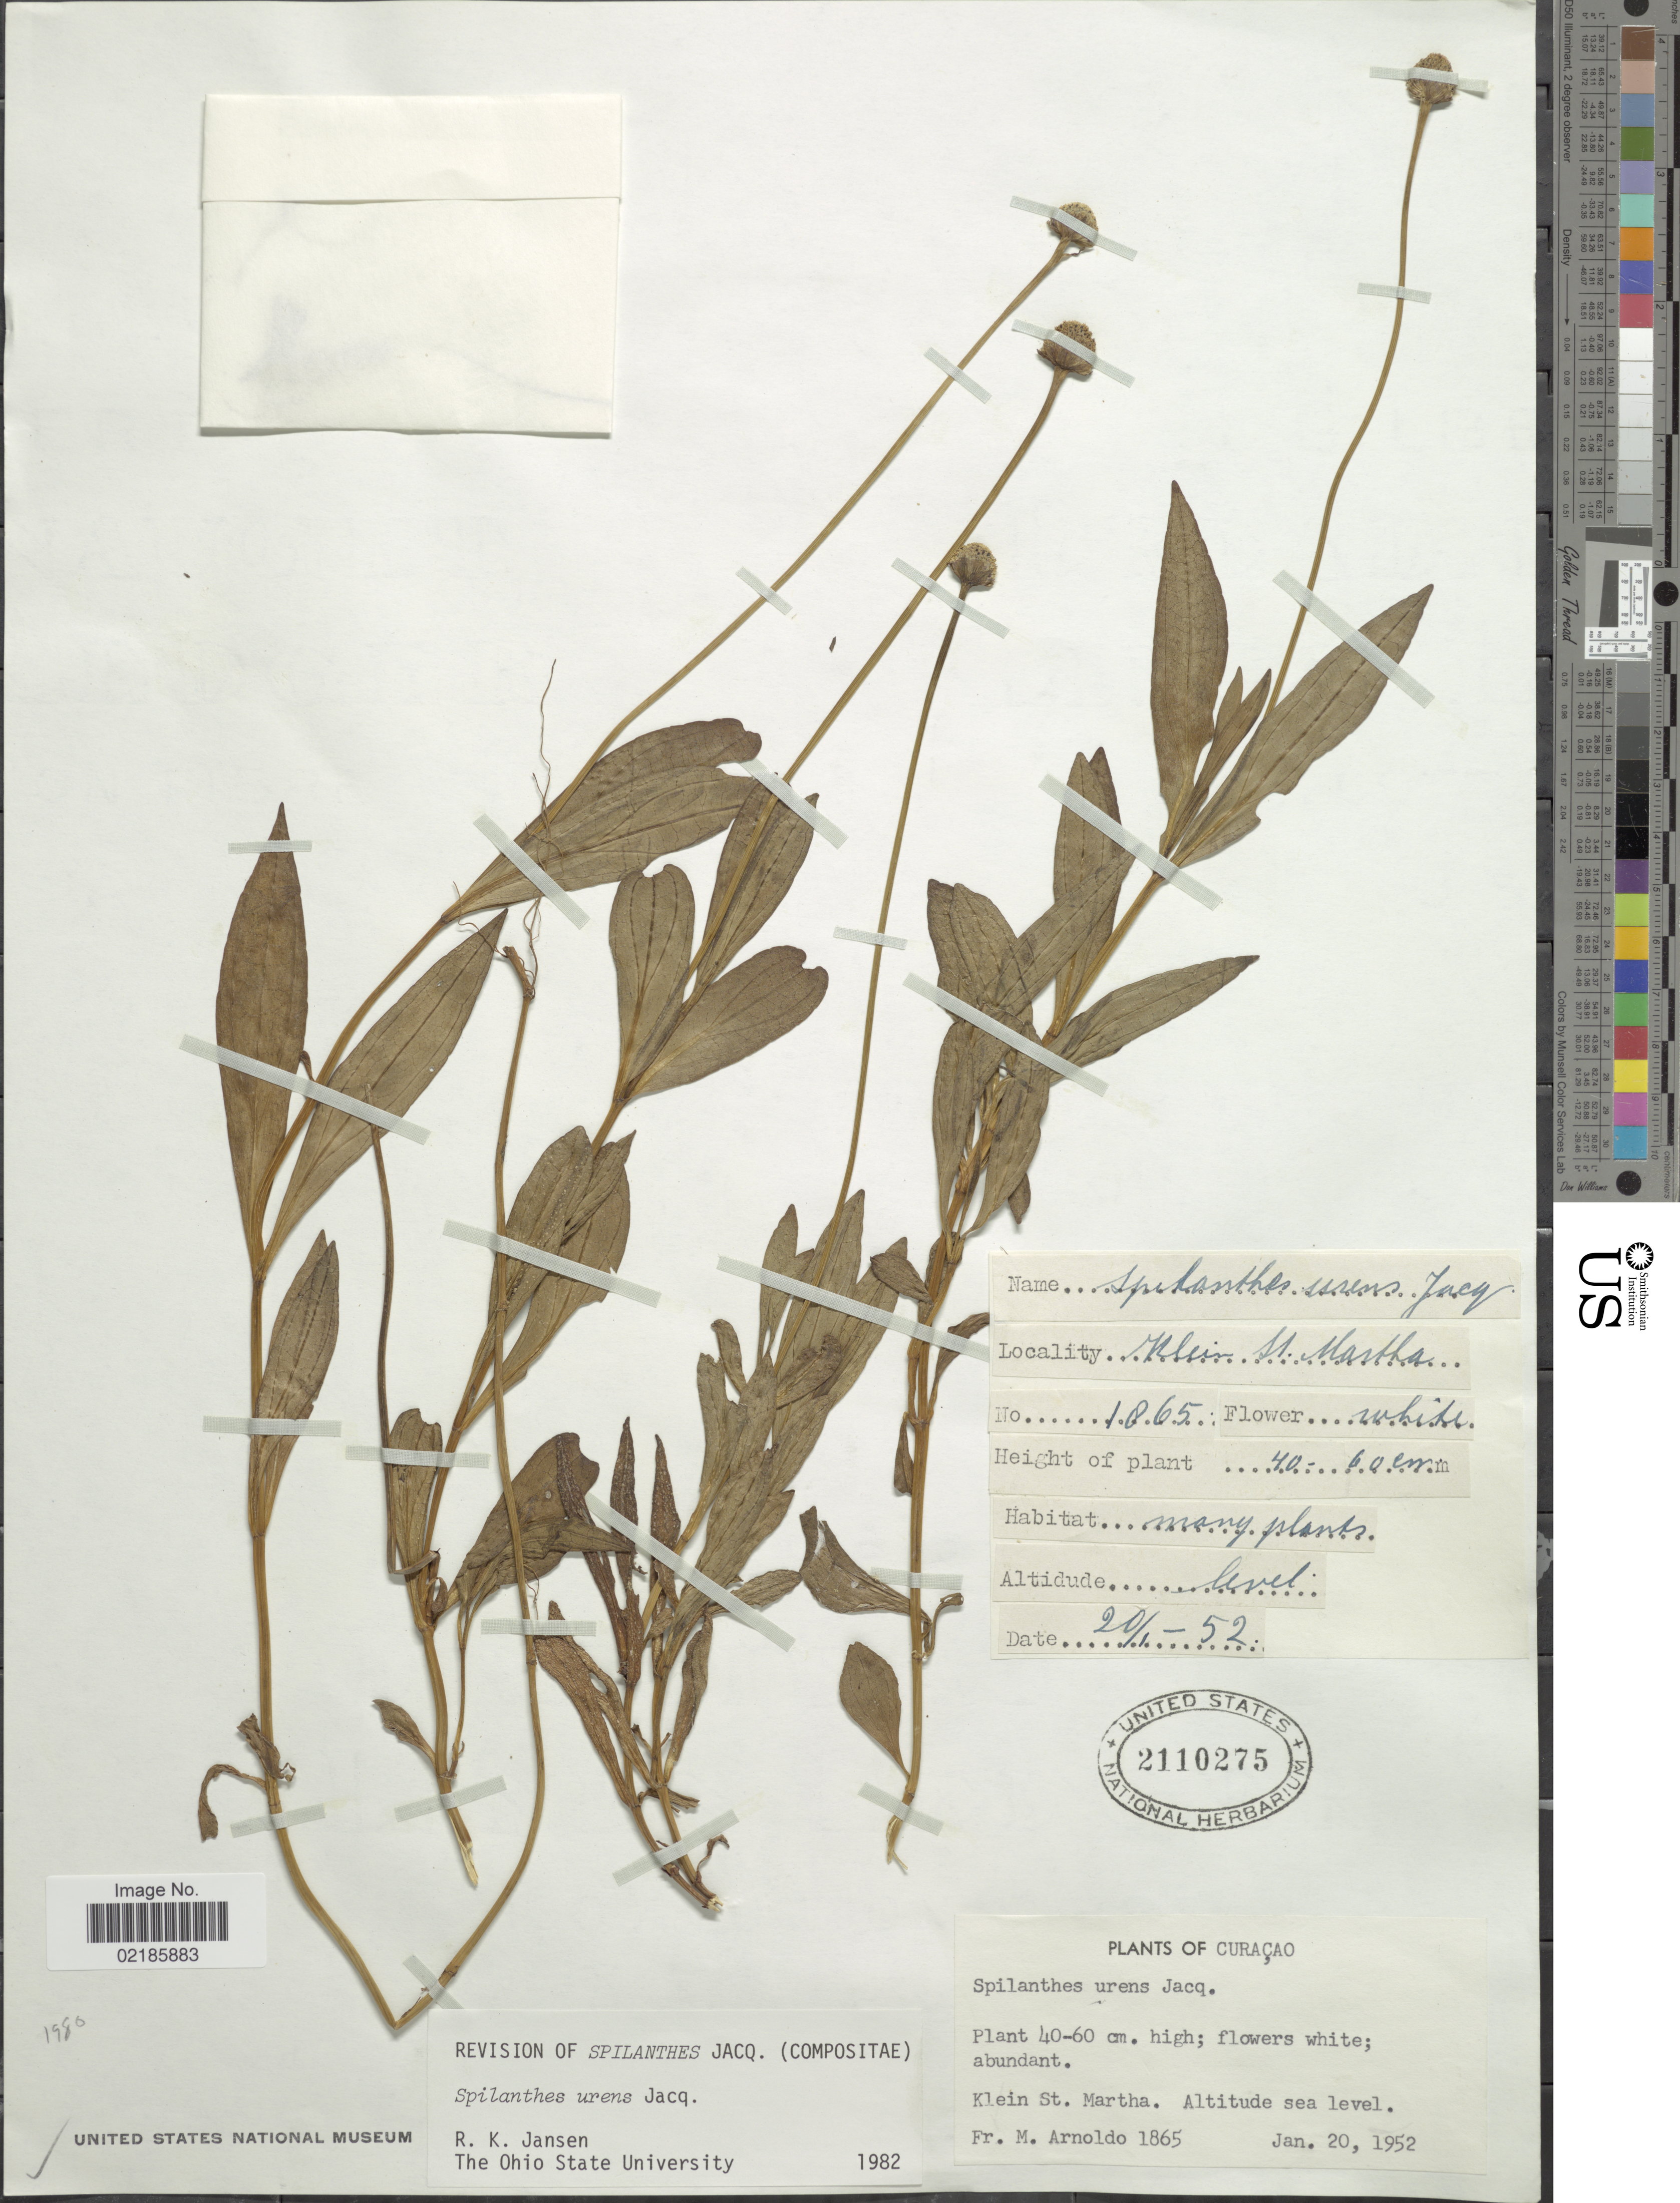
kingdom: Plantae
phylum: Tracheophyta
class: Magnoliopsida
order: Asterales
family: Asteraceae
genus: Spilanthes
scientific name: Spilanthes urens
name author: Jacq.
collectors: N. Arnoldo-Broeders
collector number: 1865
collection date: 1952-01-20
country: Curaçao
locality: Klein St. Martha.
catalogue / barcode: US 2110275